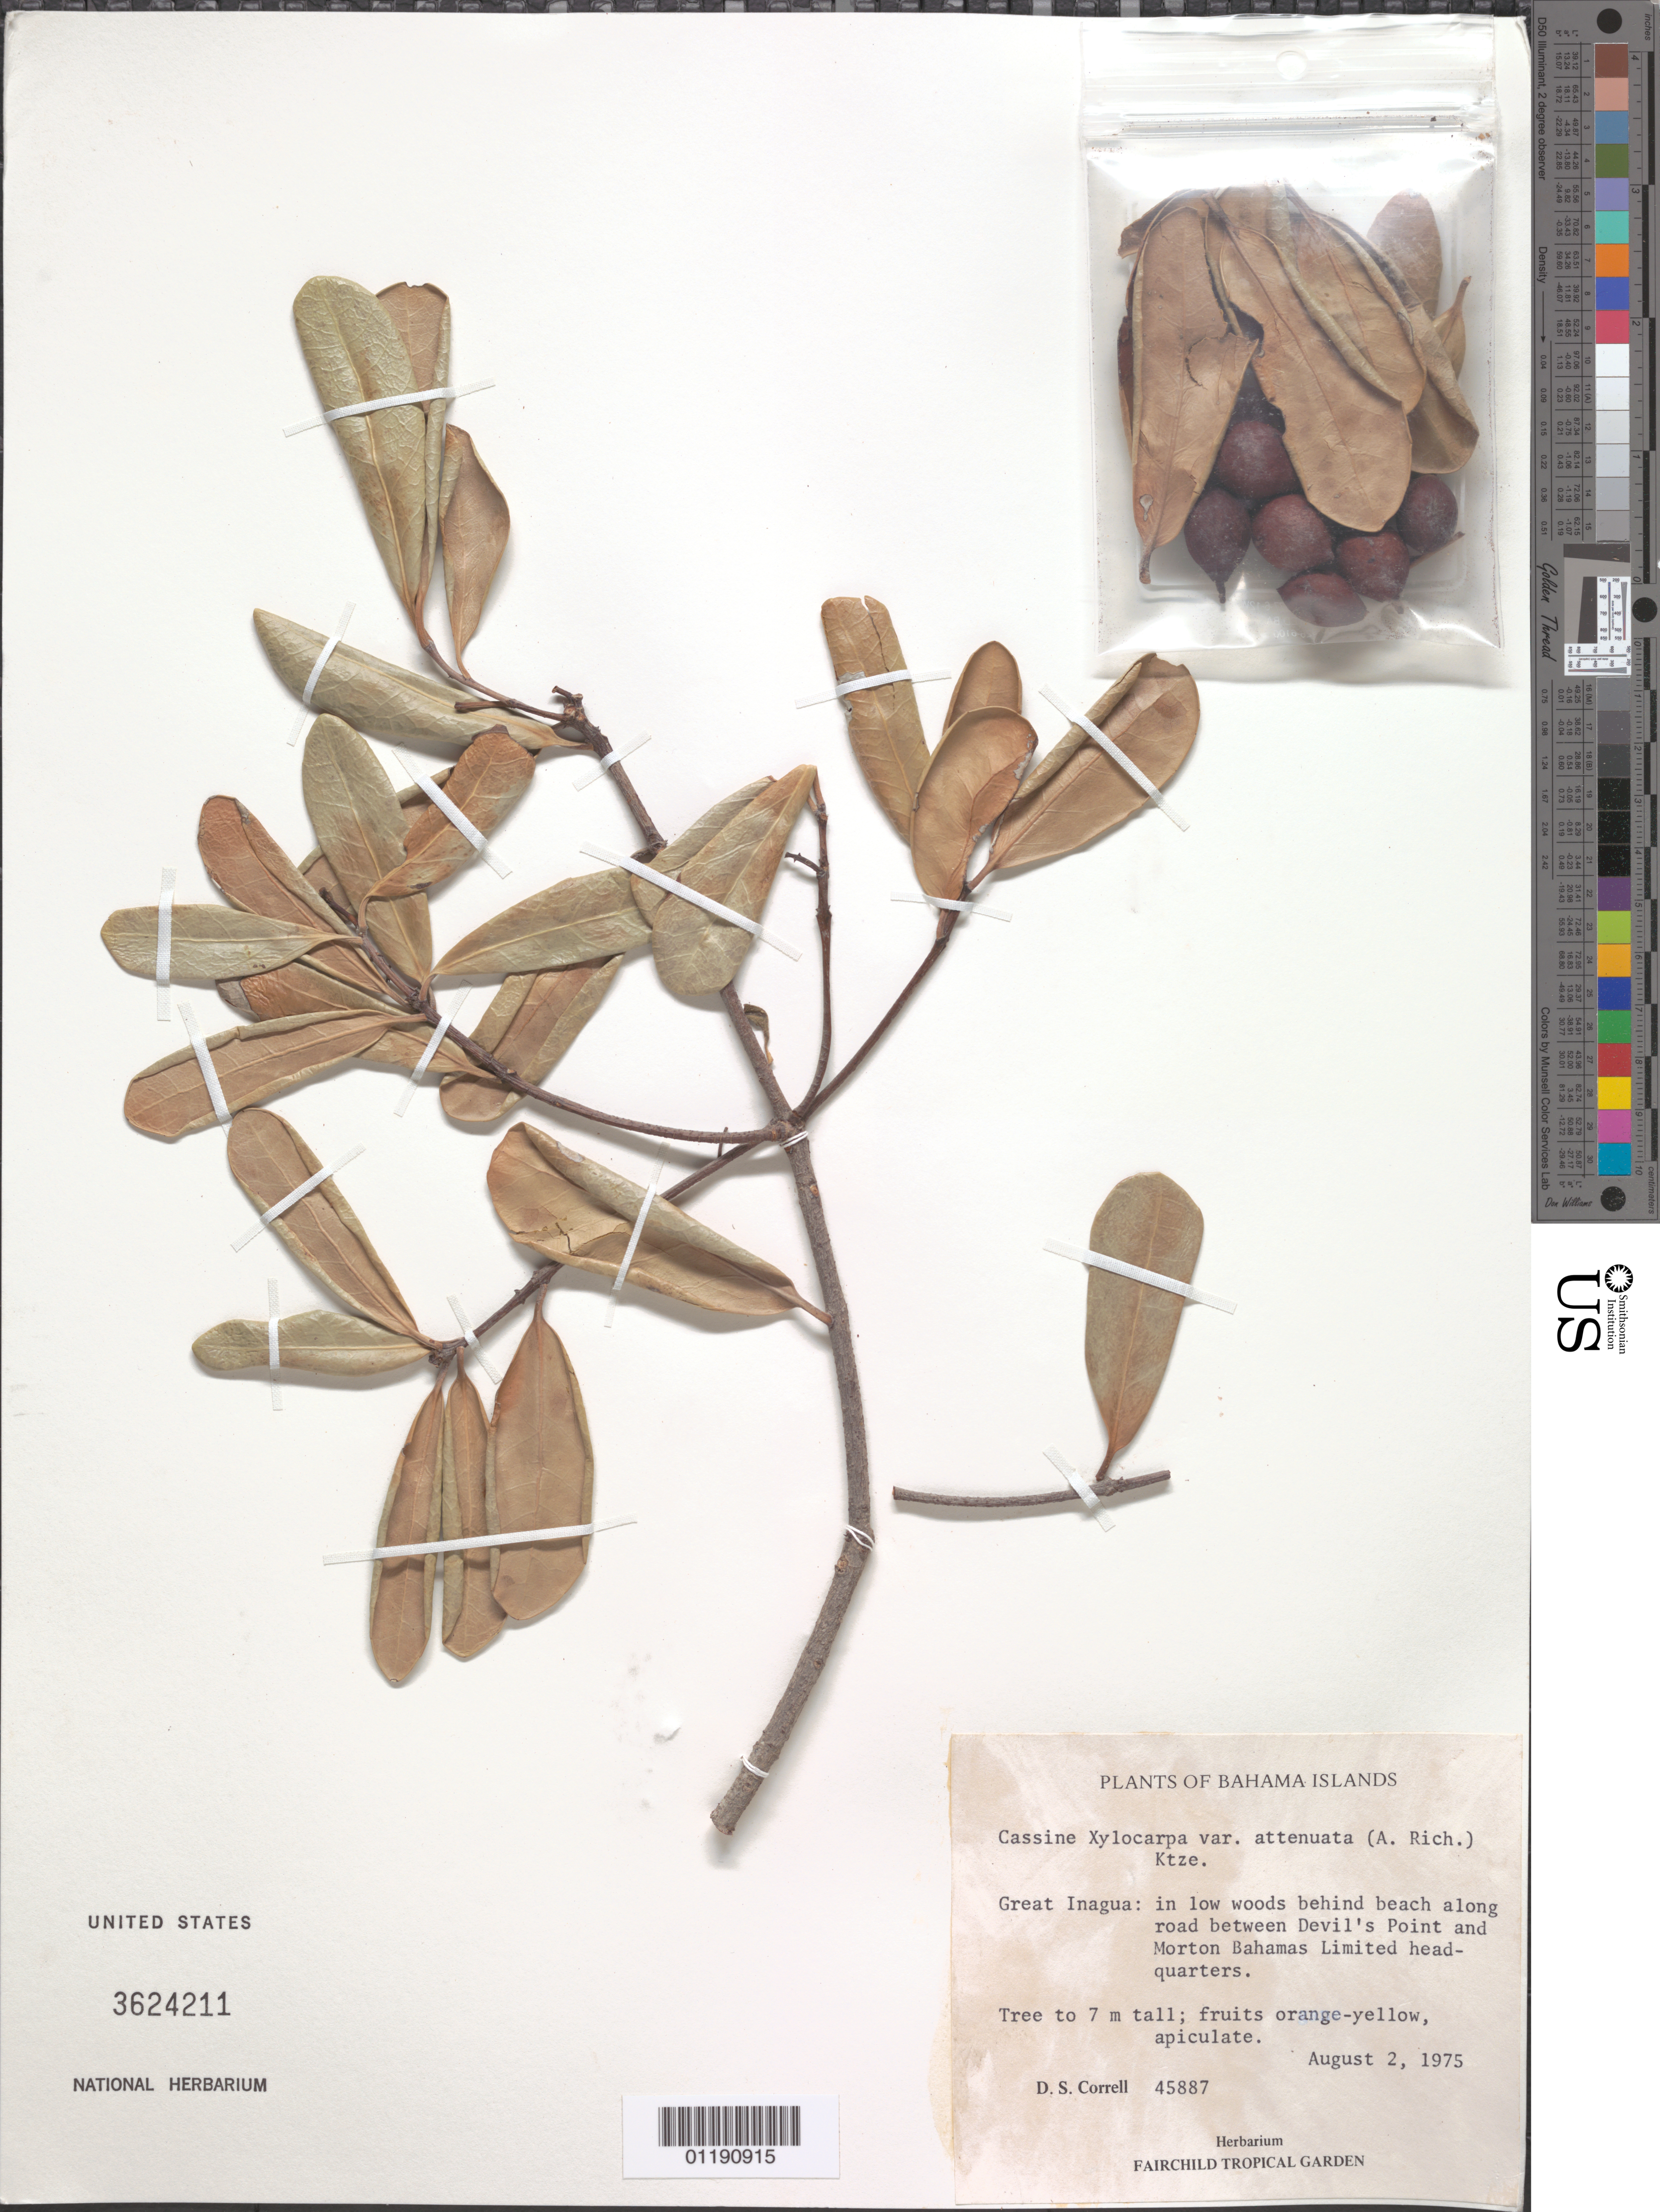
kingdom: Plantae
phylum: Tracheophyta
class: Magnoliopsida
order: Celastrales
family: Celastraceae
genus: Cassine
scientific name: Cassine xylocarpa var. attenuata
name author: (Rich.) Alain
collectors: D. S. Correll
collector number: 45887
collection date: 1975-08-02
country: Bahamas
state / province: Great Inagua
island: Great Inagua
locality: Great Inagua: In low woods behind beach along road between Devil's Point and Morton Bahamas Limited Headquarters.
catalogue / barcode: US 3624211